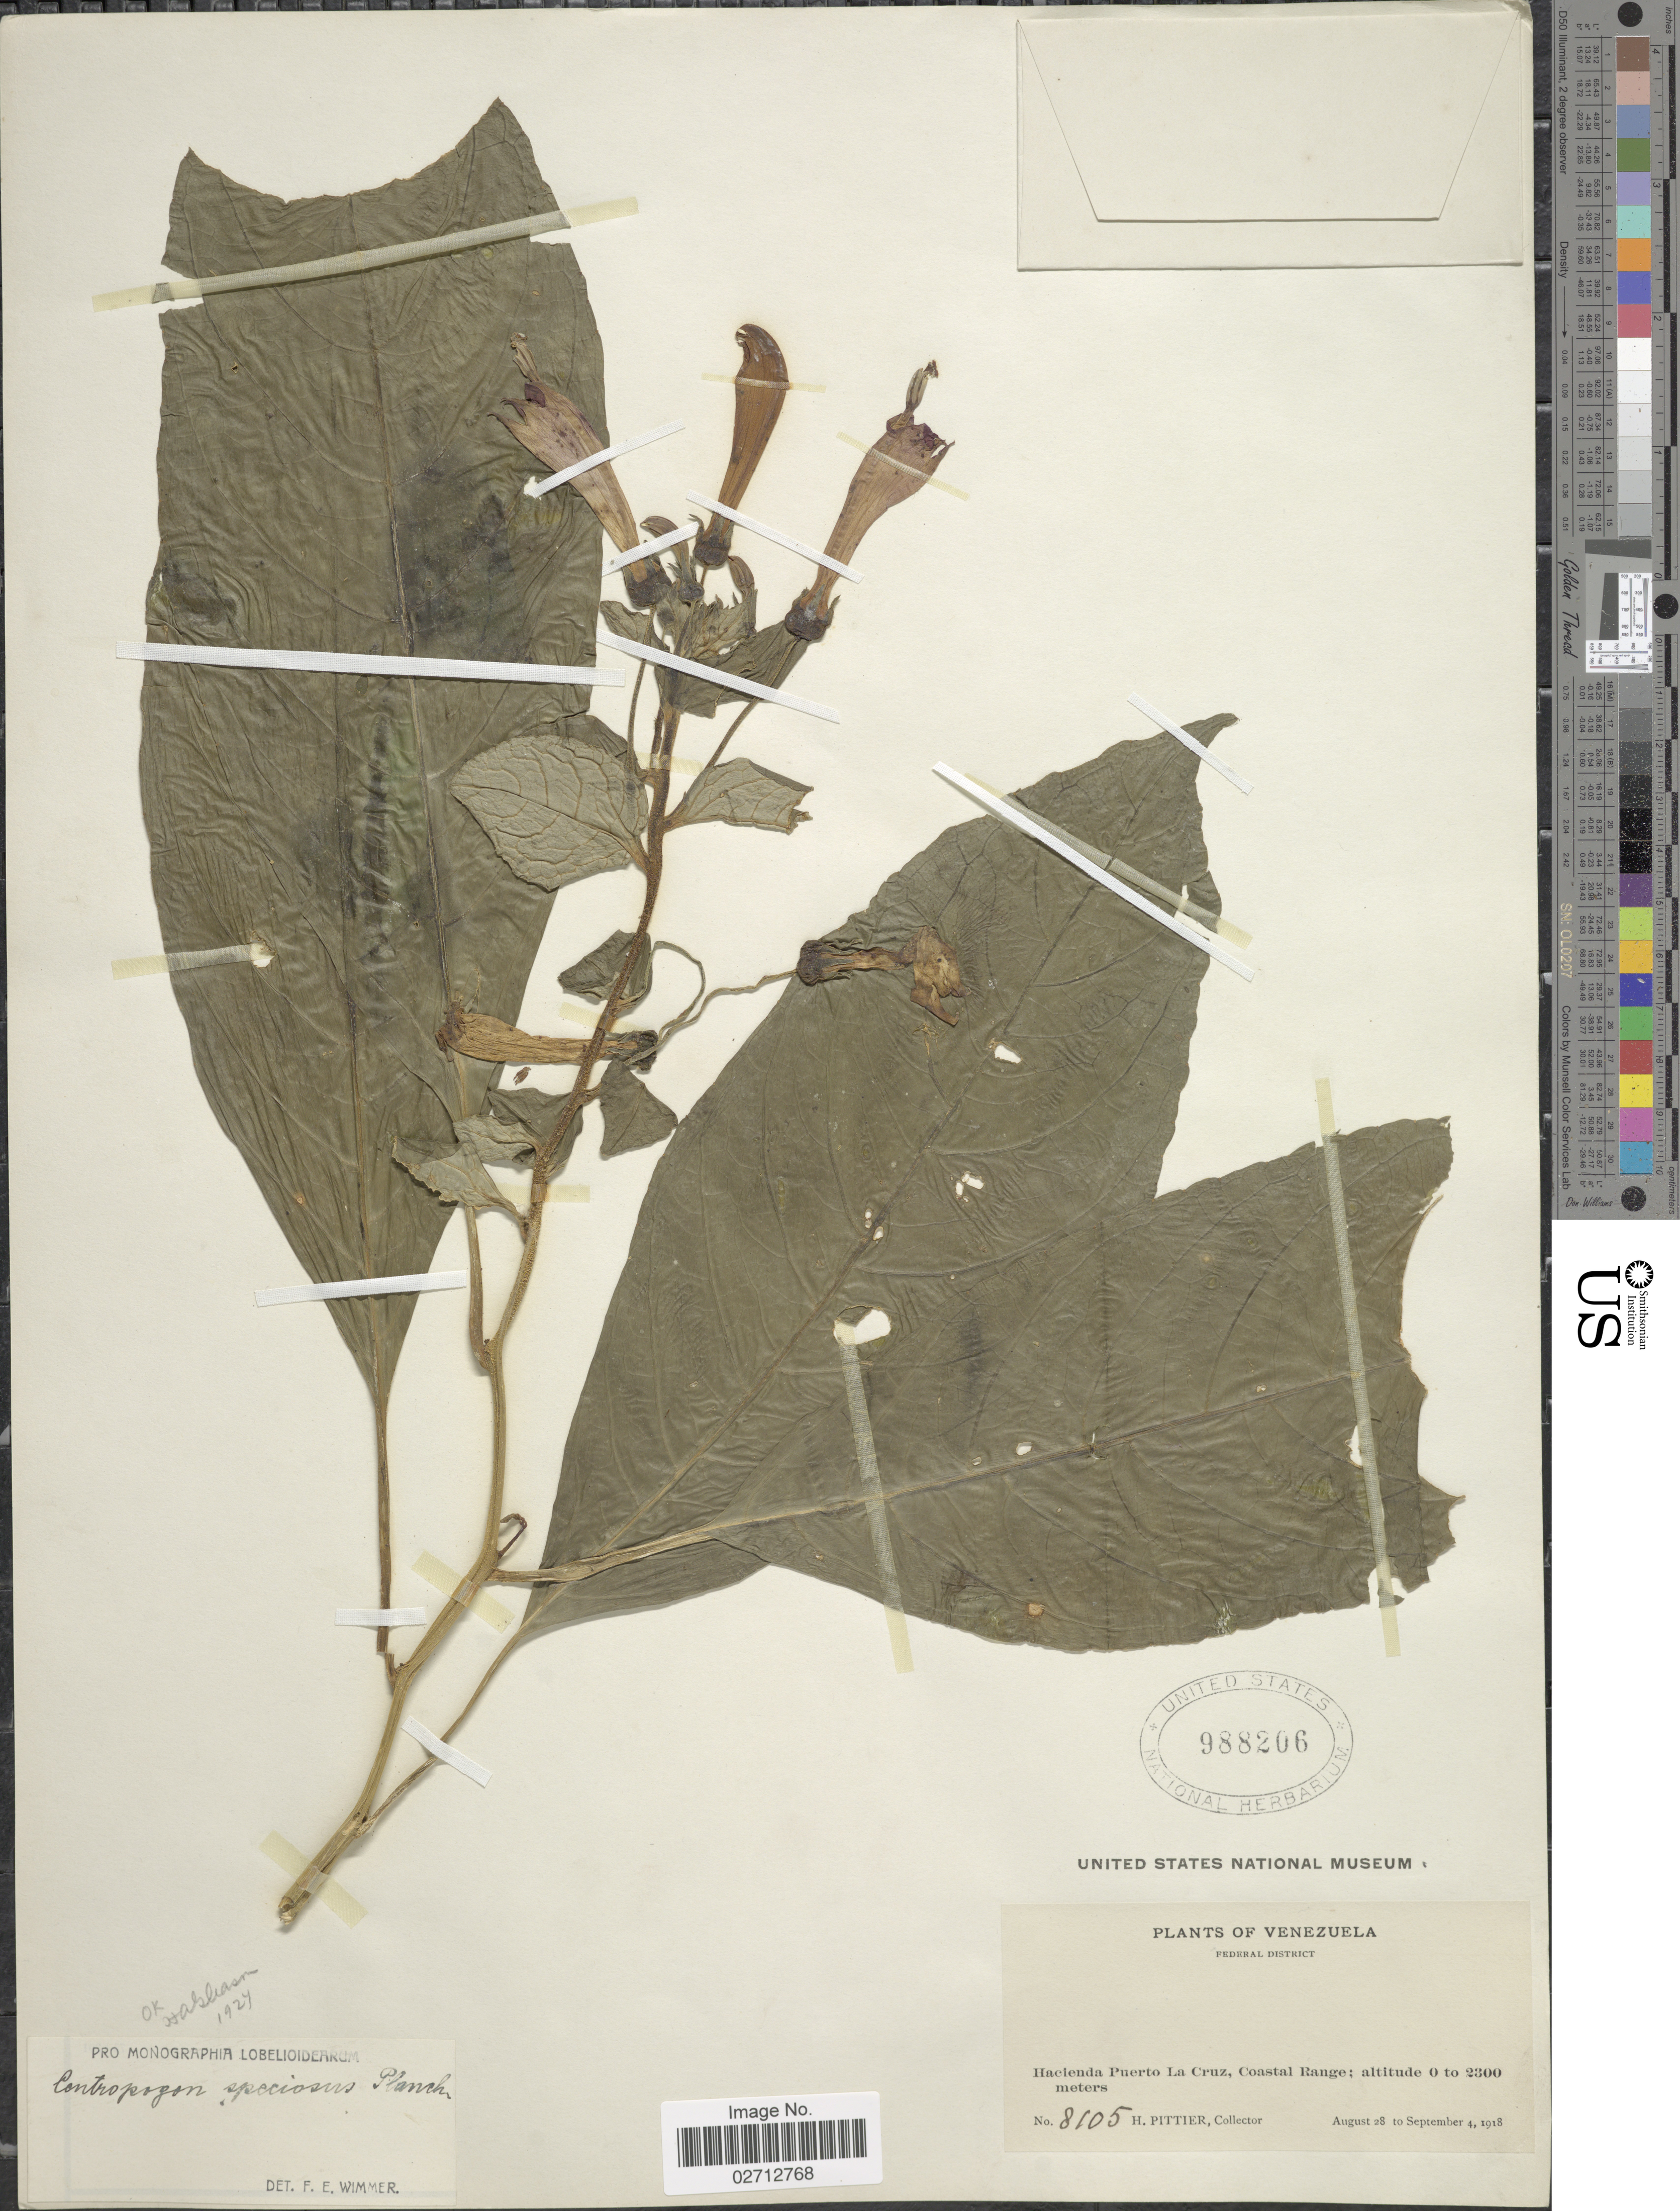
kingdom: Plantae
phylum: Tracheophyta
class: Magnoliopsida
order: Asterales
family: Campanulaceae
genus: Centropogon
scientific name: Centropogon speciosus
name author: Planch.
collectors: H. F. Pittier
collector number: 8105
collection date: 1918-08-28/1918-09-04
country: Venezuela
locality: Federal District. Hacienda Puerto La Cruz, Coastal Range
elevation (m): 0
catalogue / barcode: US 988206